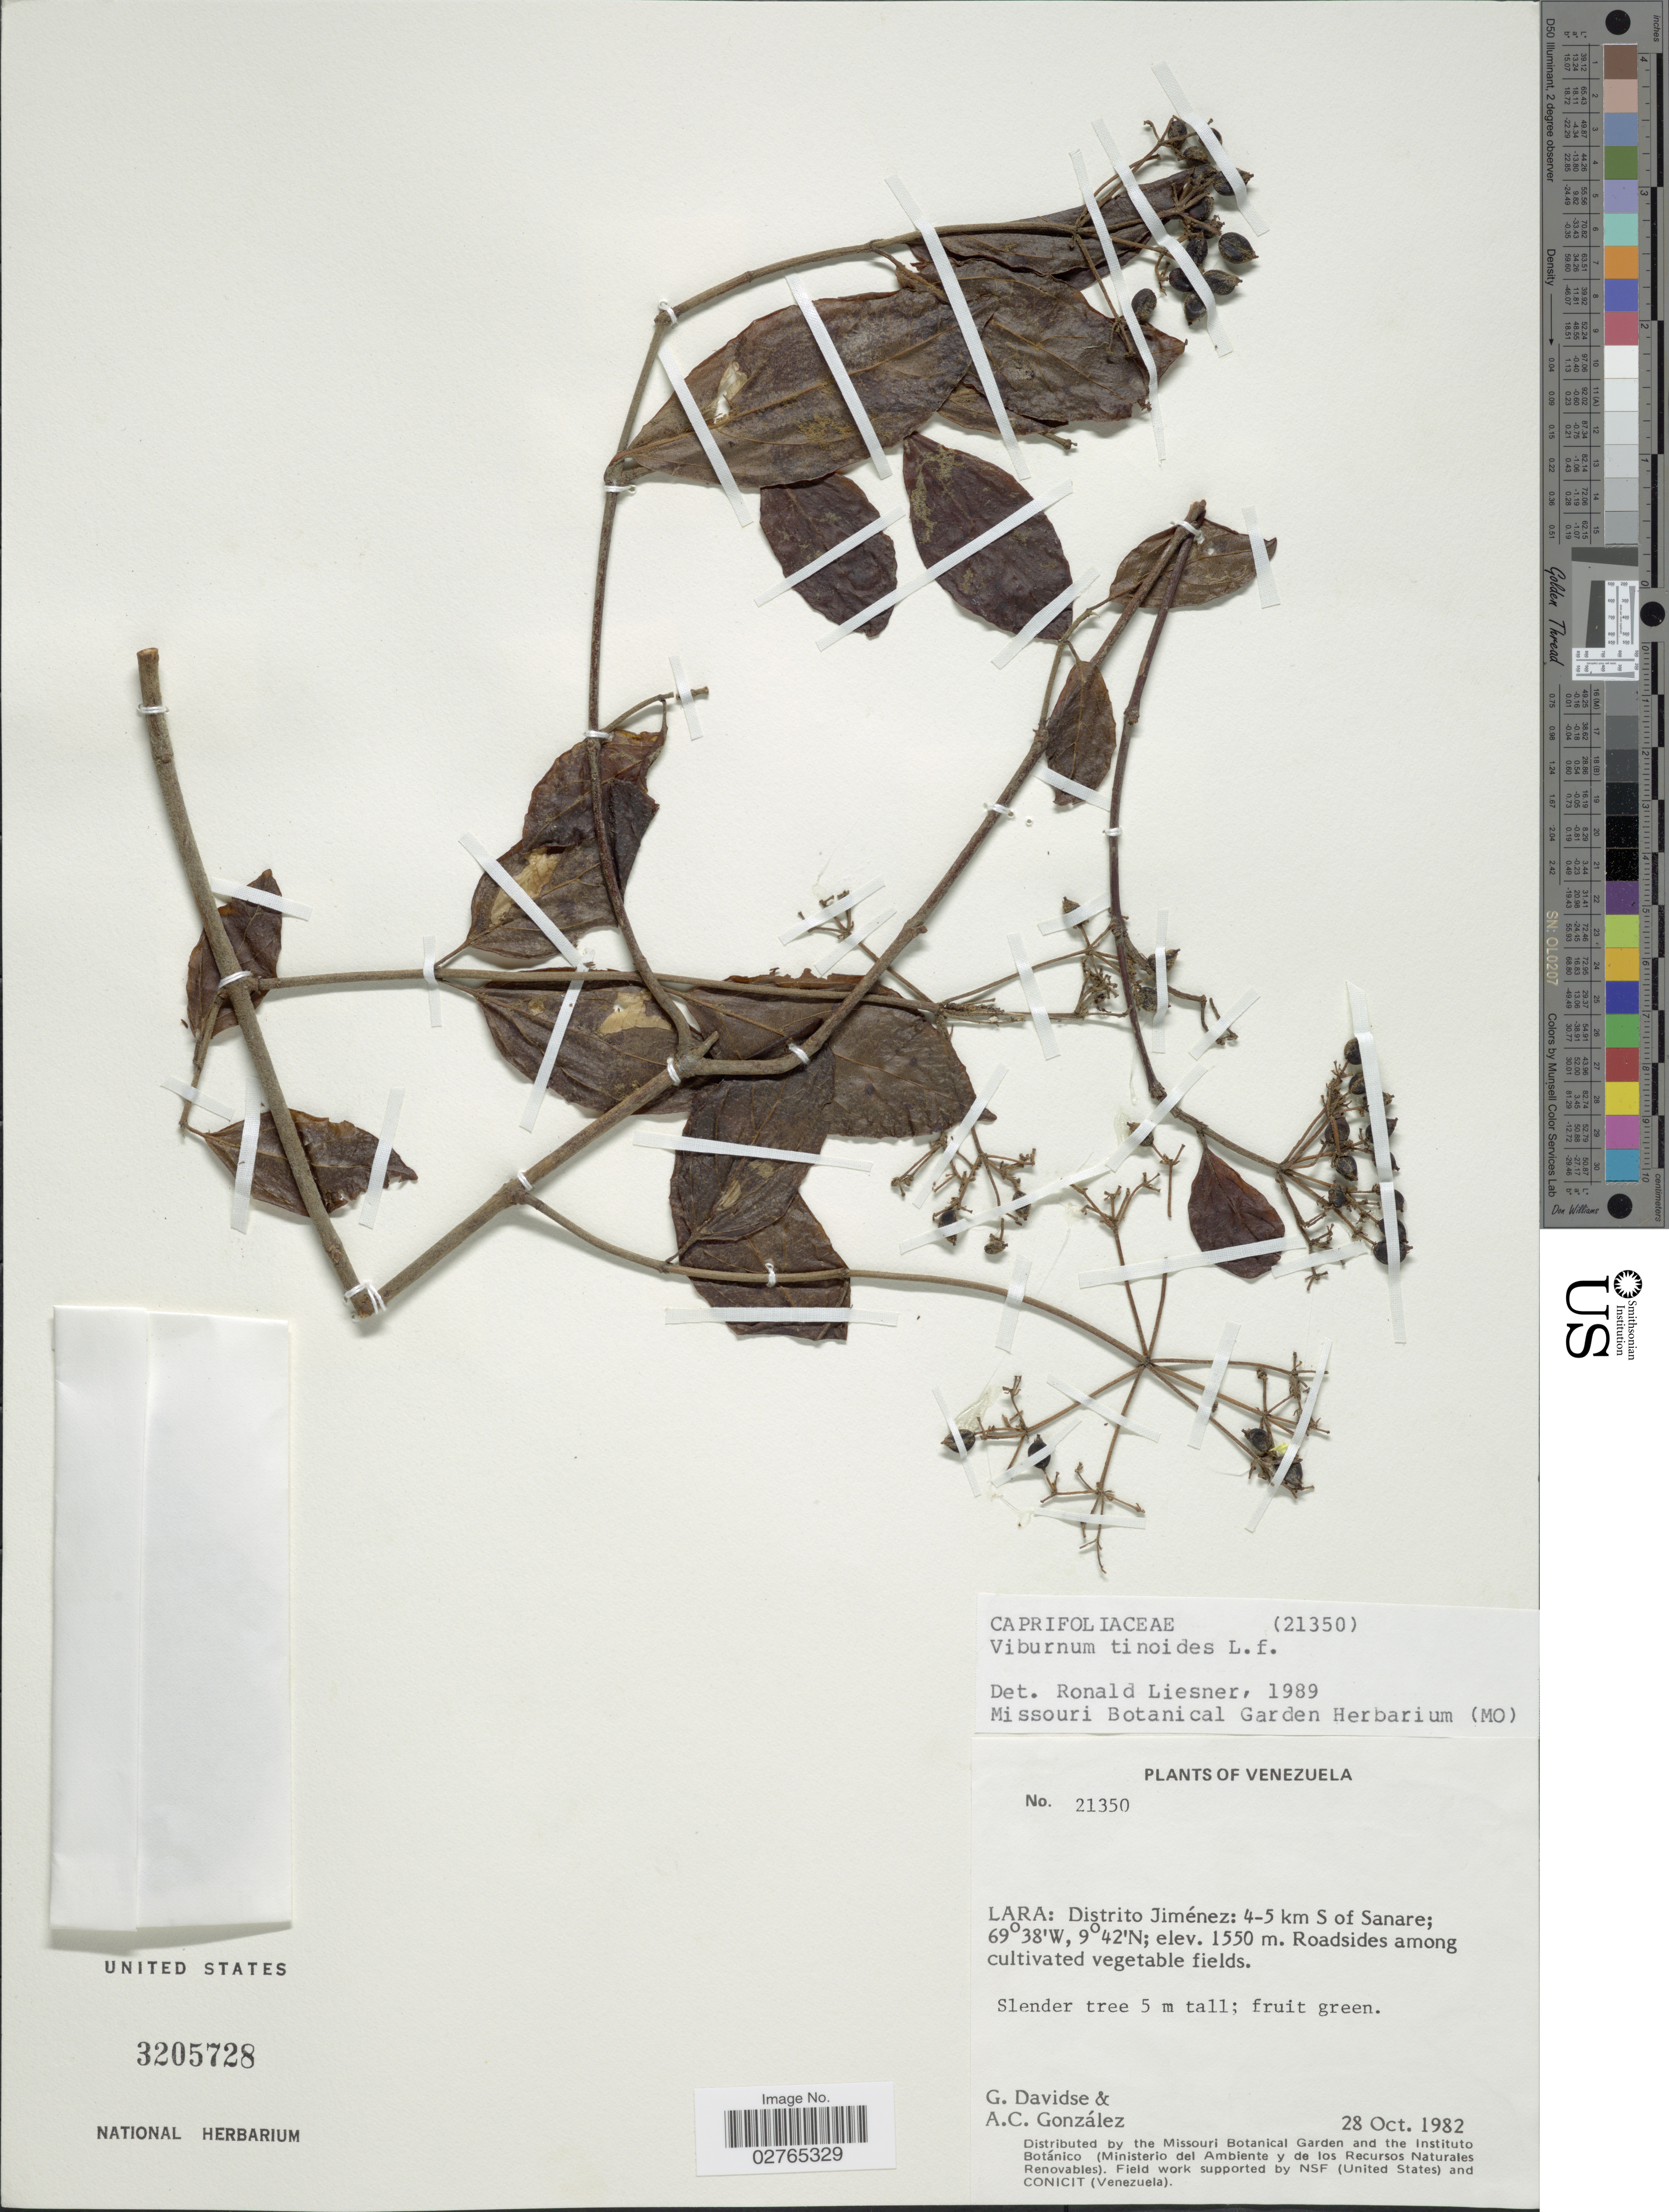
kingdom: Plantae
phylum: Tracheophyta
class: Magnoliopsida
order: Dipsacales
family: Viburnaceae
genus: Viburnum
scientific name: Viburnum tinoides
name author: L. f.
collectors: G. Davidse & A. C. González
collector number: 21350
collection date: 1982-10-28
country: Venezuela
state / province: Lara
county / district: Jiménez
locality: Distrito Jiménez: 4-5 km S of Sanare.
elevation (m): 1550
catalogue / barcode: US 3205728